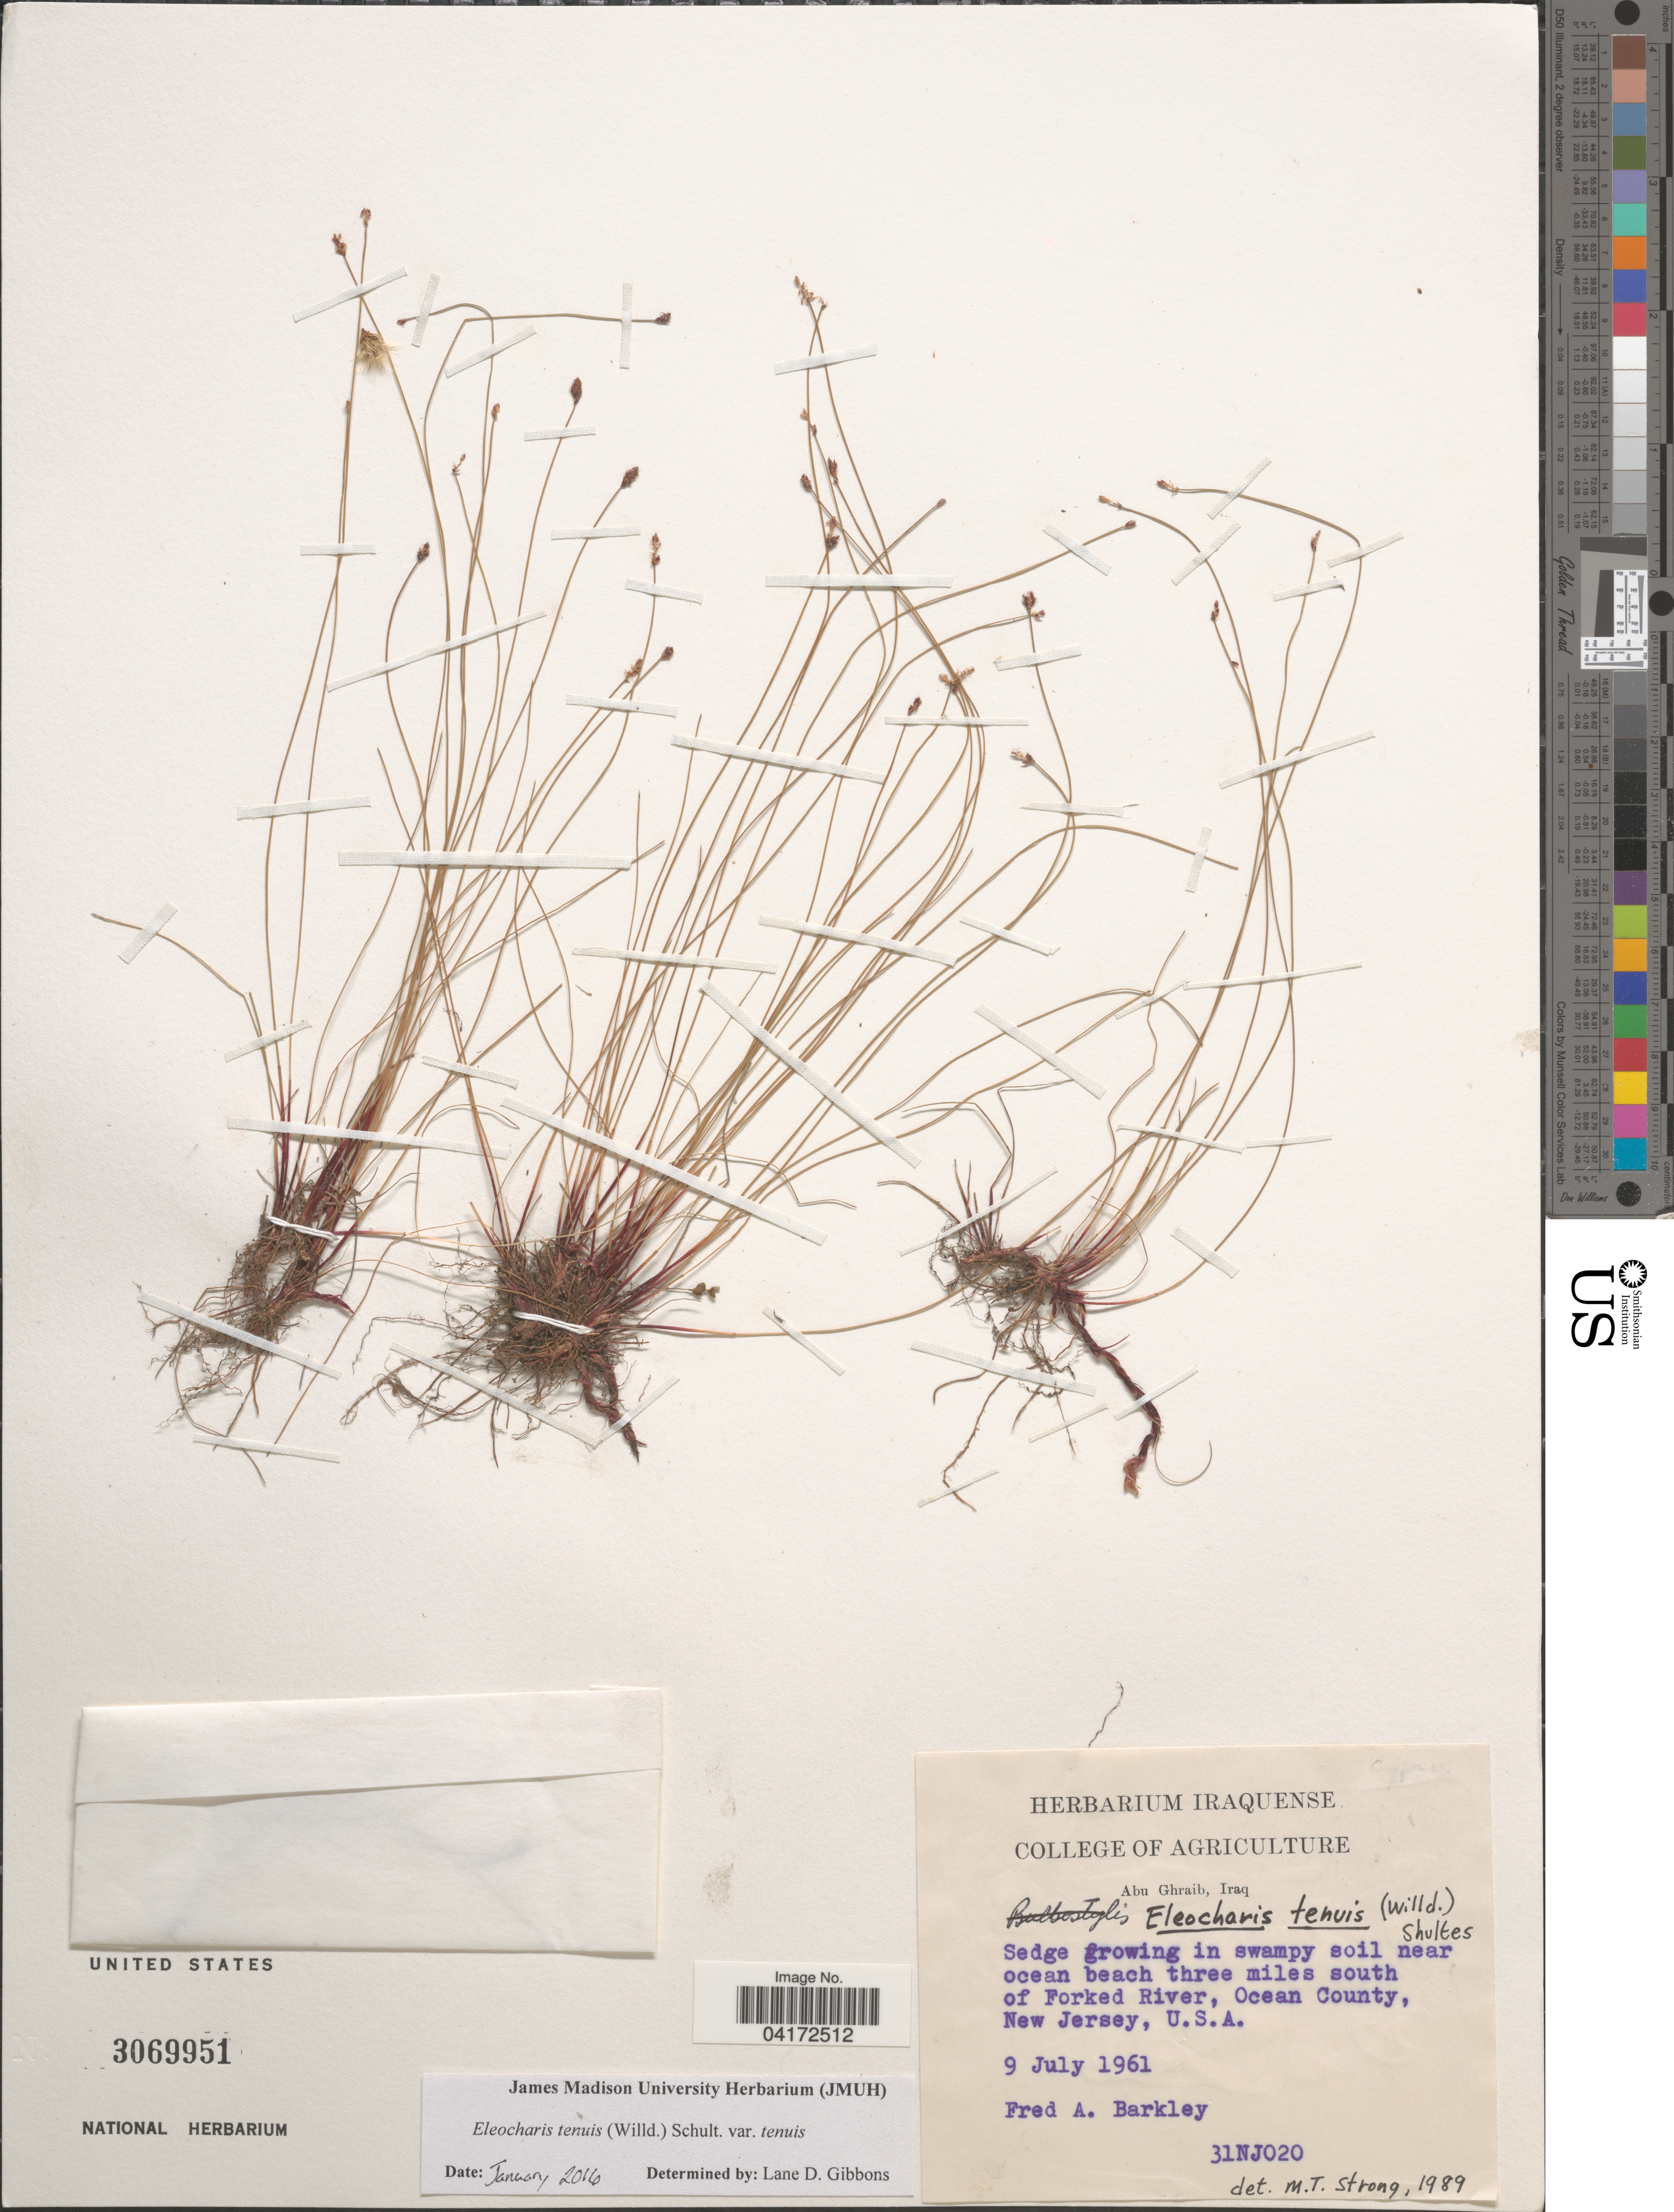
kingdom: Plantae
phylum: Tracheophyta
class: Liliopsida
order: Poales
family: Cyperaceae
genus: Eleocharis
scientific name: Eleocharis tenuis var. tenuis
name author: (Willd.) Schult.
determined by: Gibbons, Lane D.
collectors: F. A. Barkley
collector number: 31NJ020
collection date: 1961-07-09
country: United States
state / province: New Jersey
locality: Sedge growing in swampy soil near ocean beach three miles south of Forked River, Ocean County.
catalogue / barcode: US 3069951